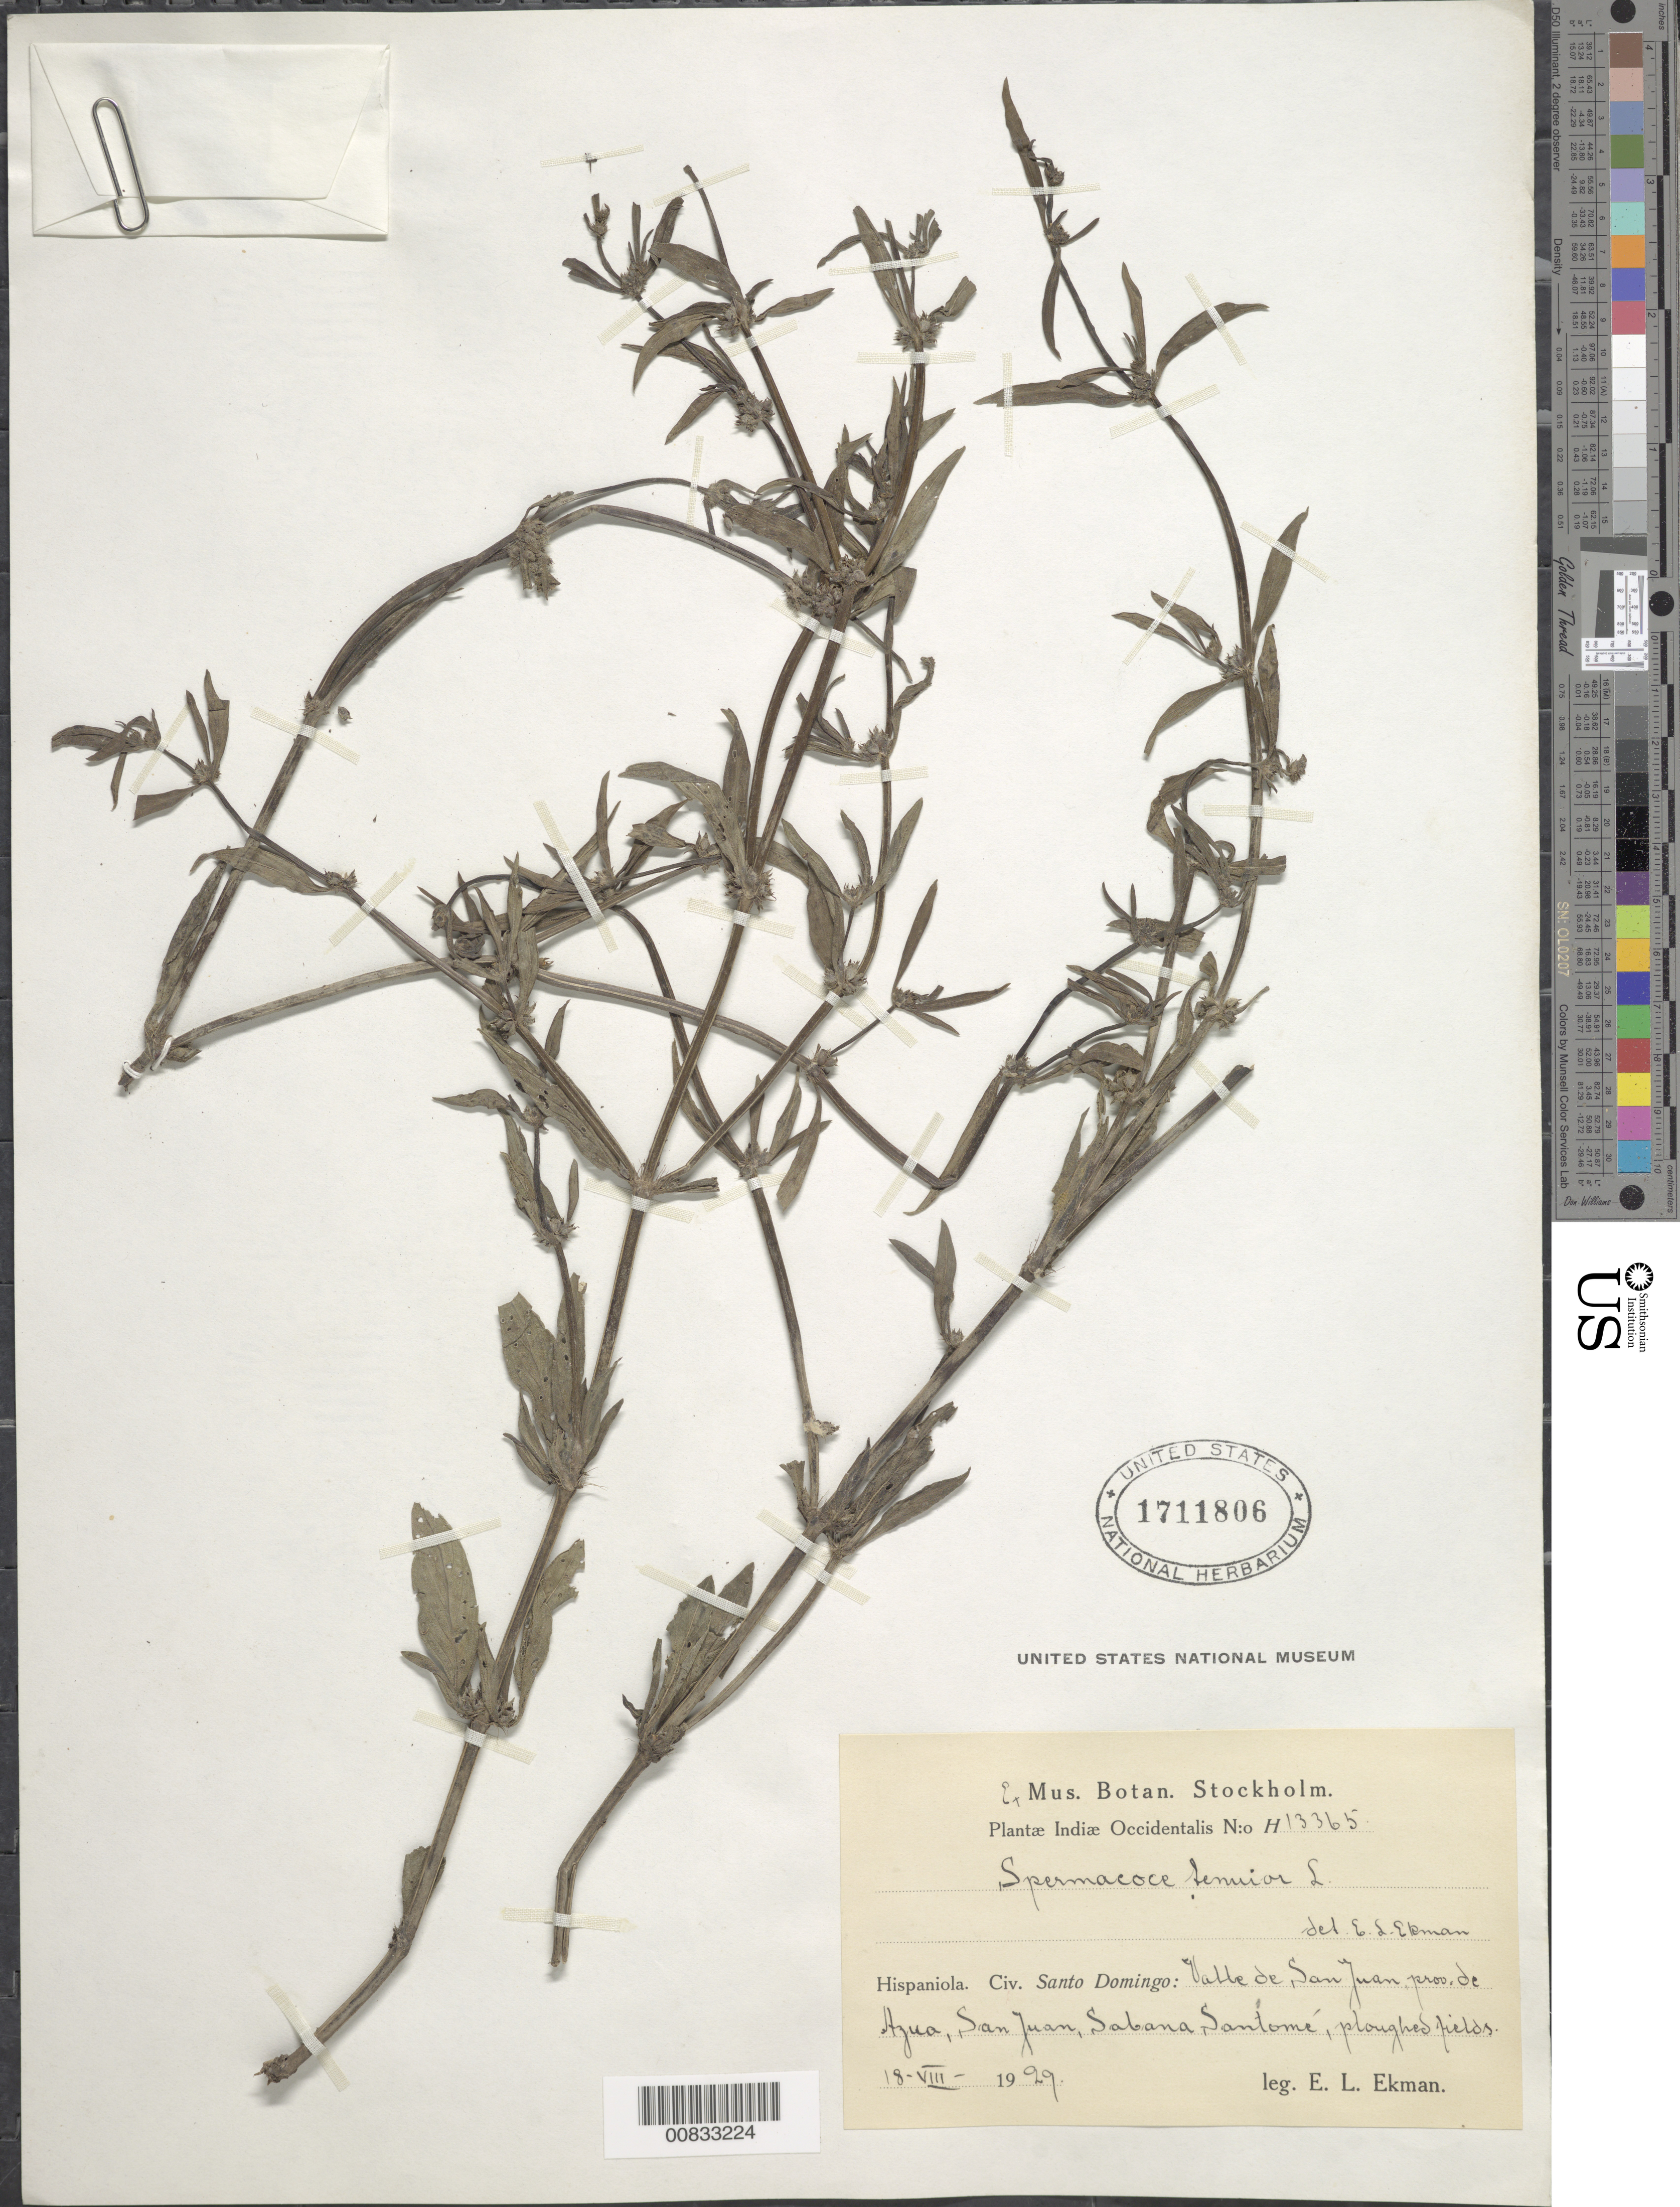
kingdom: Plantae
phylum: Tracheophyta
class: Magnoliopsida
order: Gentianales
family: Rubiaceae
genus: Spermacoce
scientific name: Spermacoce tenuior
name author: L.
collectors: E. L. Ekman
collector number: H 13365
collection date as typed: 18 Aug 1929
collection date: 1929-08-18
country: Dominican Republic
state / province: Azua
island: Hispaniola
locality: Valle de San Juan, San Juan, Sabana, Santomé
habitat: Ploughed fields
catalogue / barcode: US 1711806